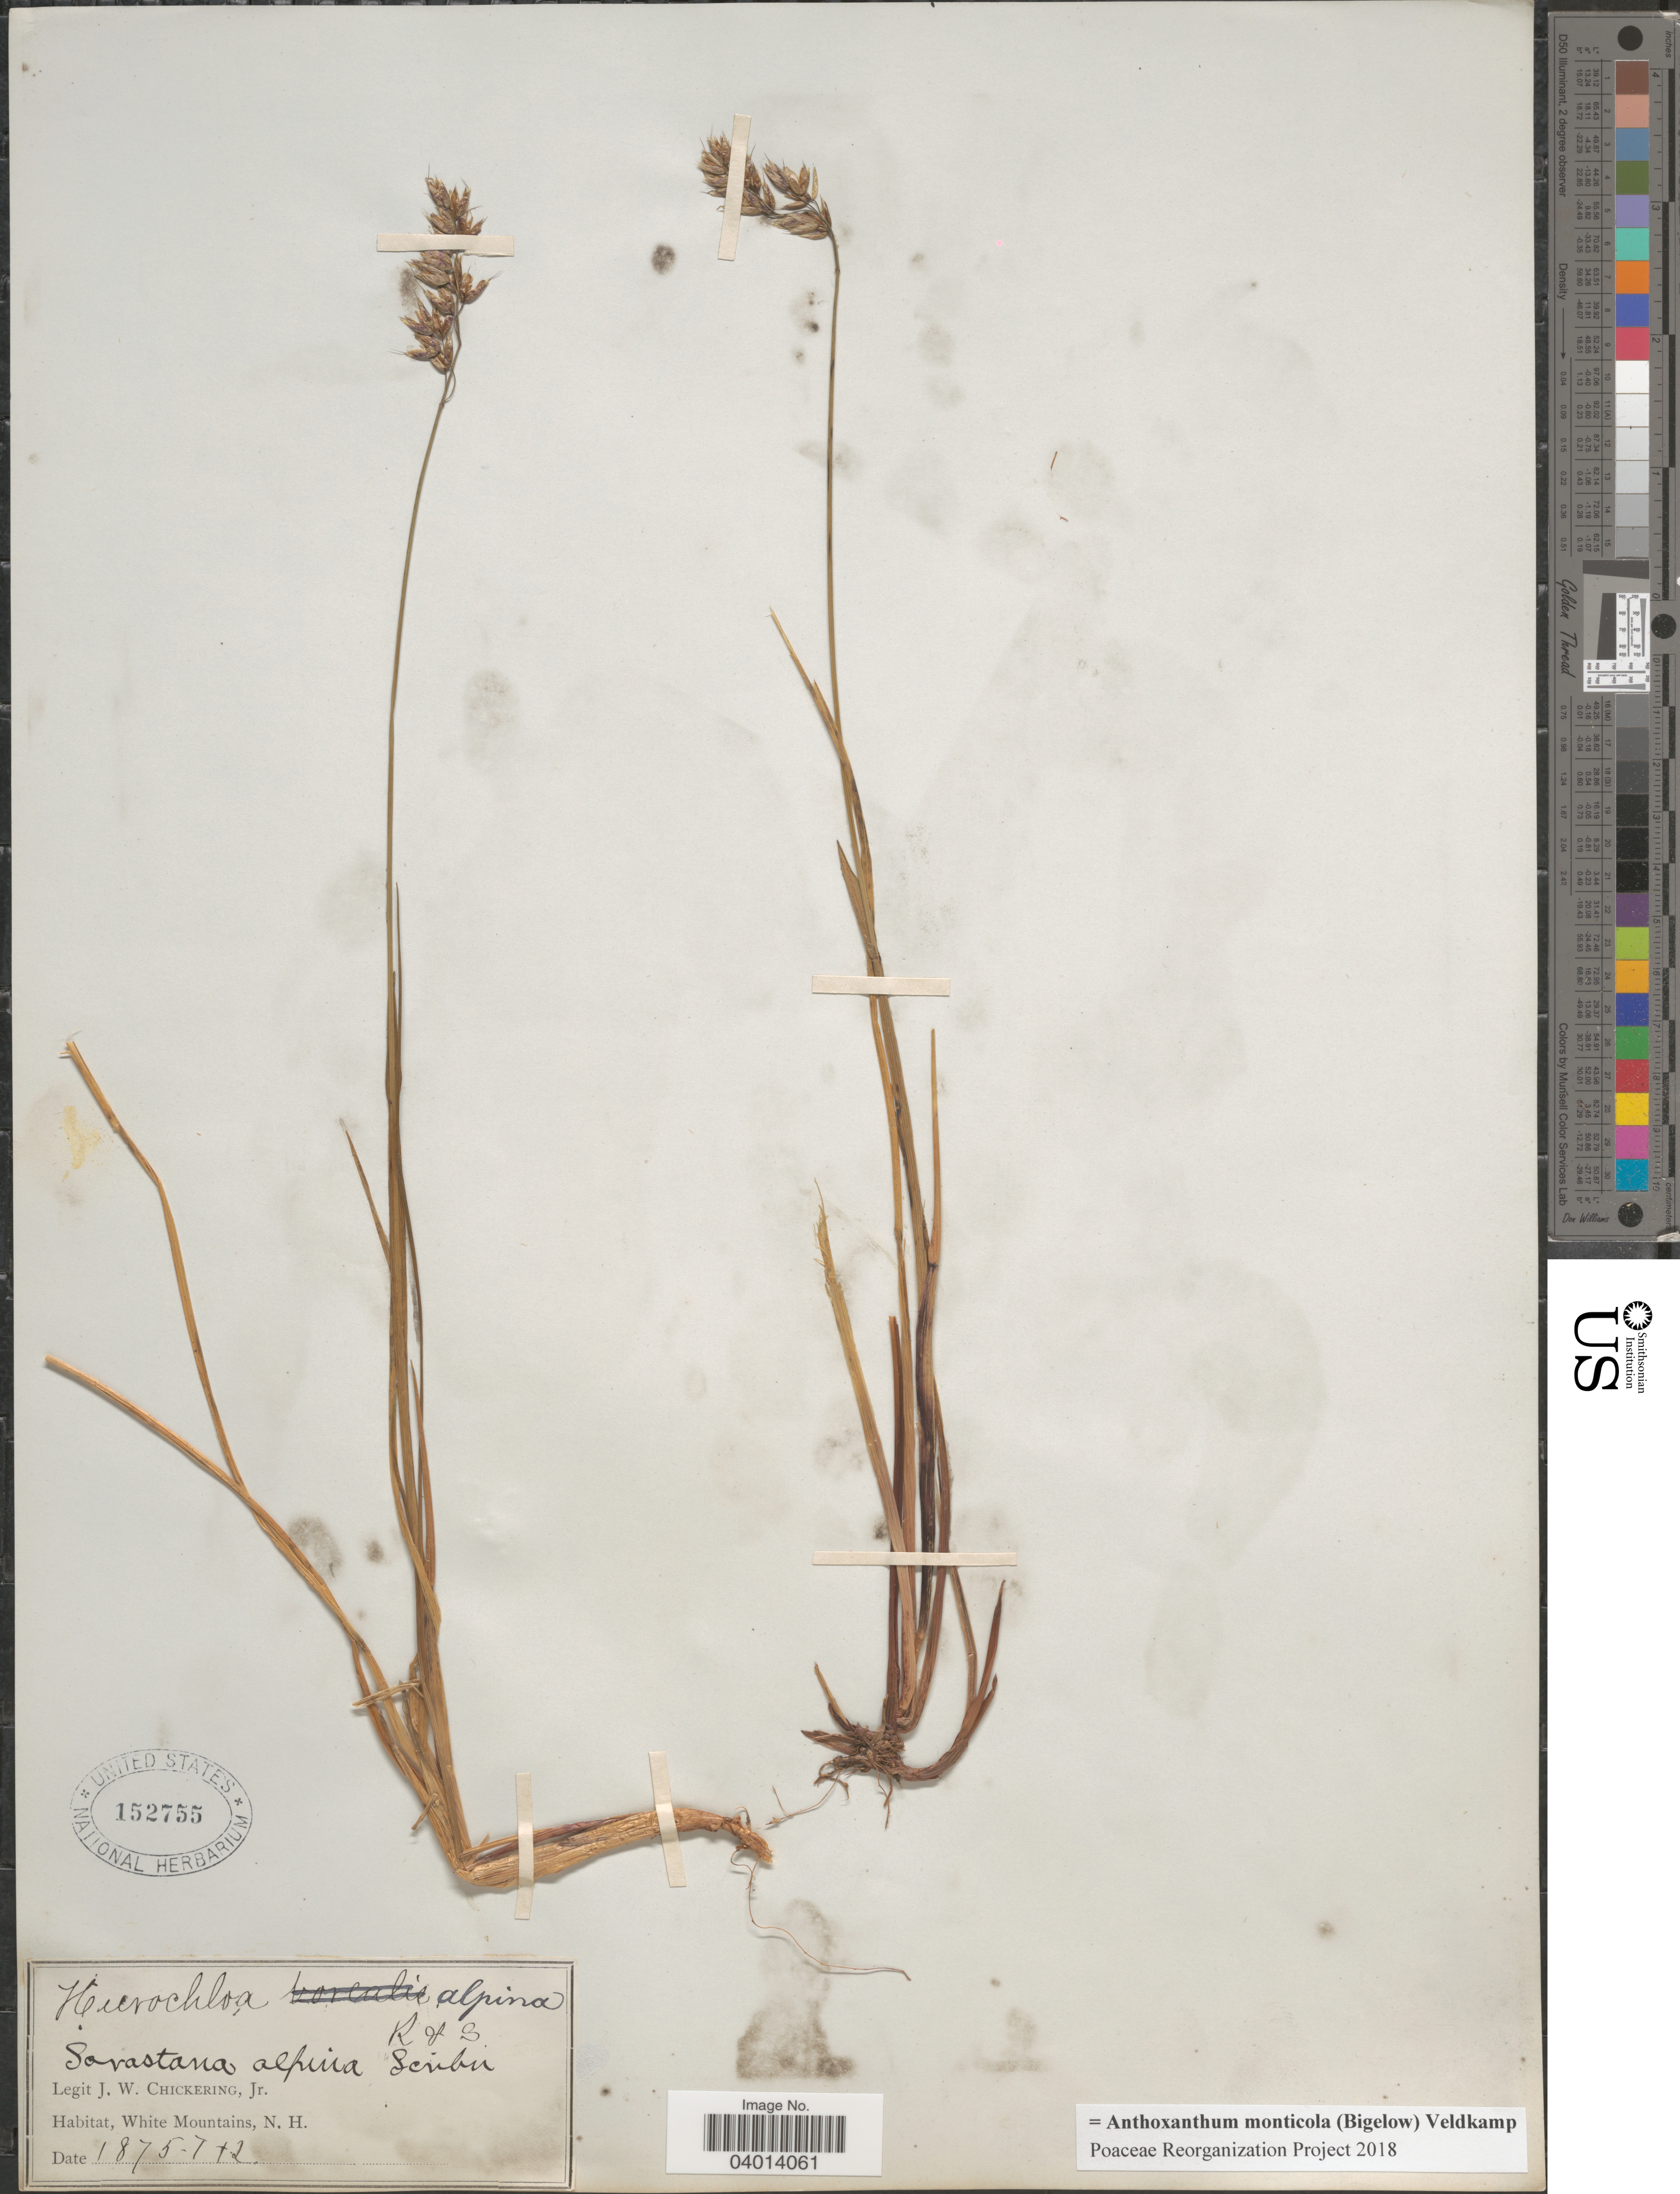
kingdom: Plantae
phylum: Tracheophyta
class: Liliopsida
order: Poales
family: Poaceae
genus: Anthoxanthum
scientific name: Anthoxanthum monticola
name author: (Bigelow) Veldkamp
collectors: J. W. Chickering Jr.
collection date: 1875-07-12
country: United States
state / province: New Hampshire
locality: White Mountains.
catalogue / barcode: US 152755